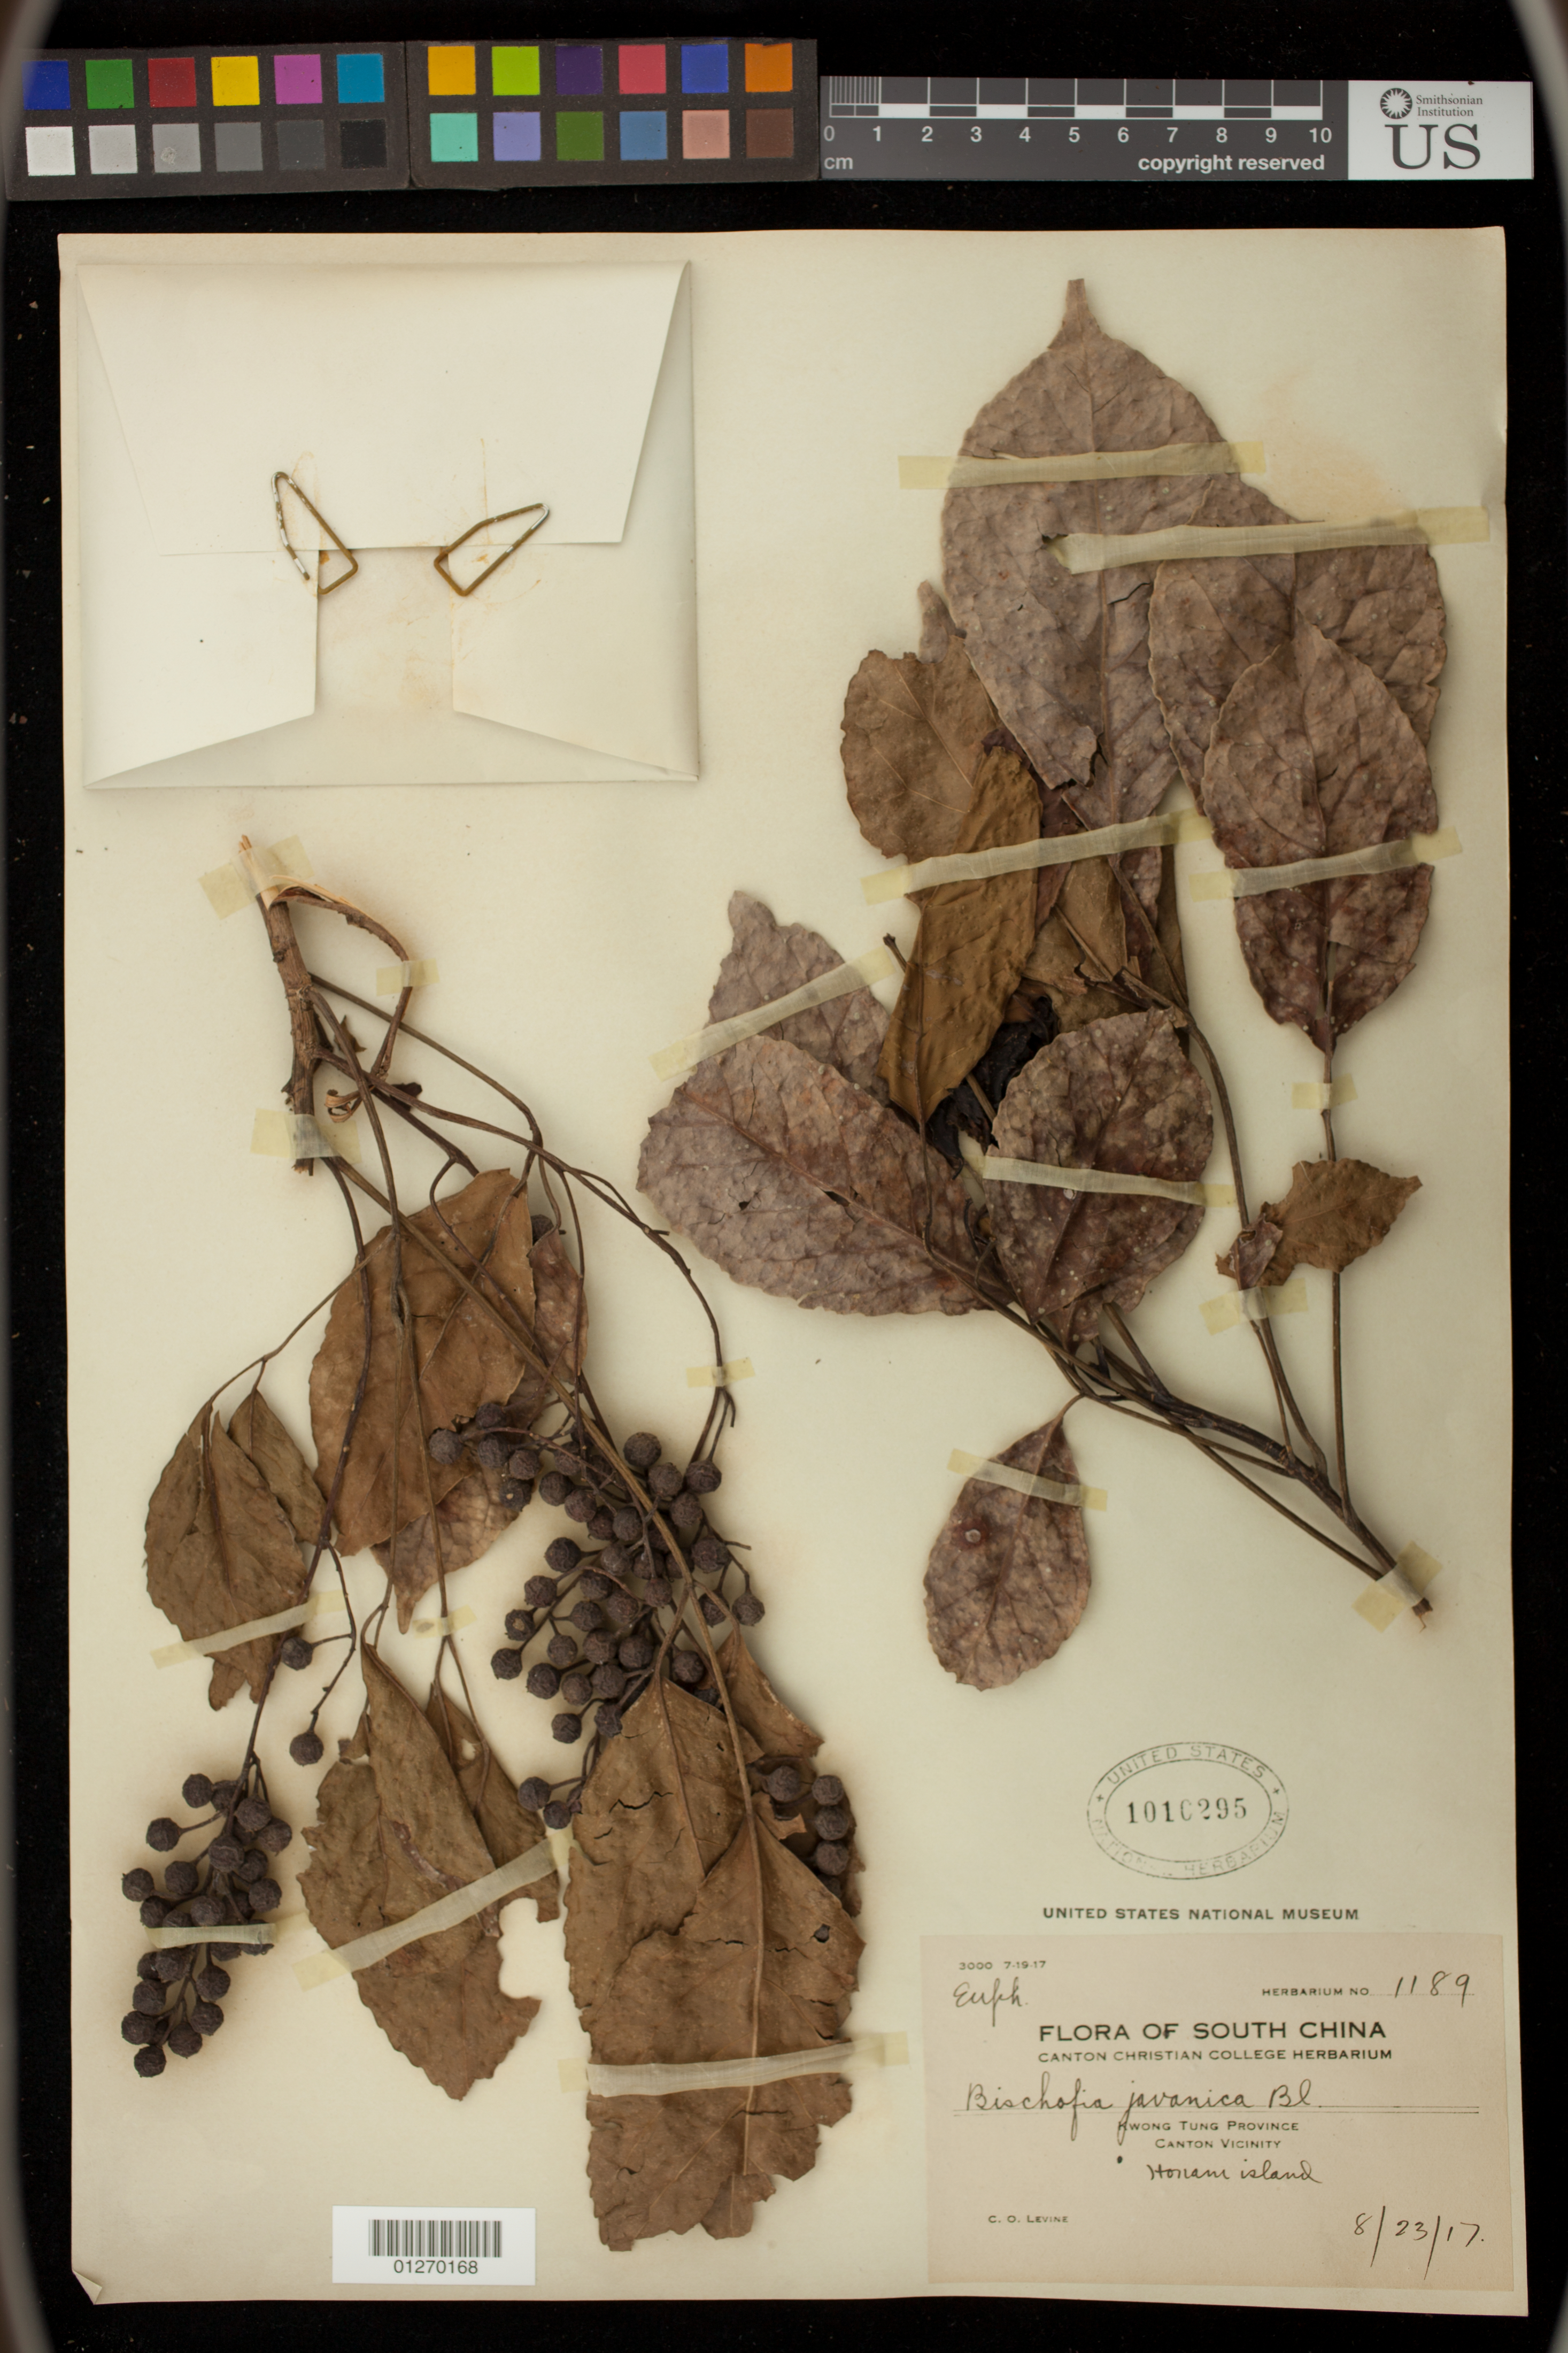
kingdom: Plantae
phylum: Tracheophyta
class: Magnoliopsida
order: Malpighiales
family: Phyllanthaceae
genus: Bischofia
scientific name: Bischofia javanica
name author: Blume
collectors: C. O. Levine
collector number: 1189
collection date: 1917-08-23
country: China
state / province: Guangdong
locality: Kwong Tung Province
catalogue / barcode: US 1016295